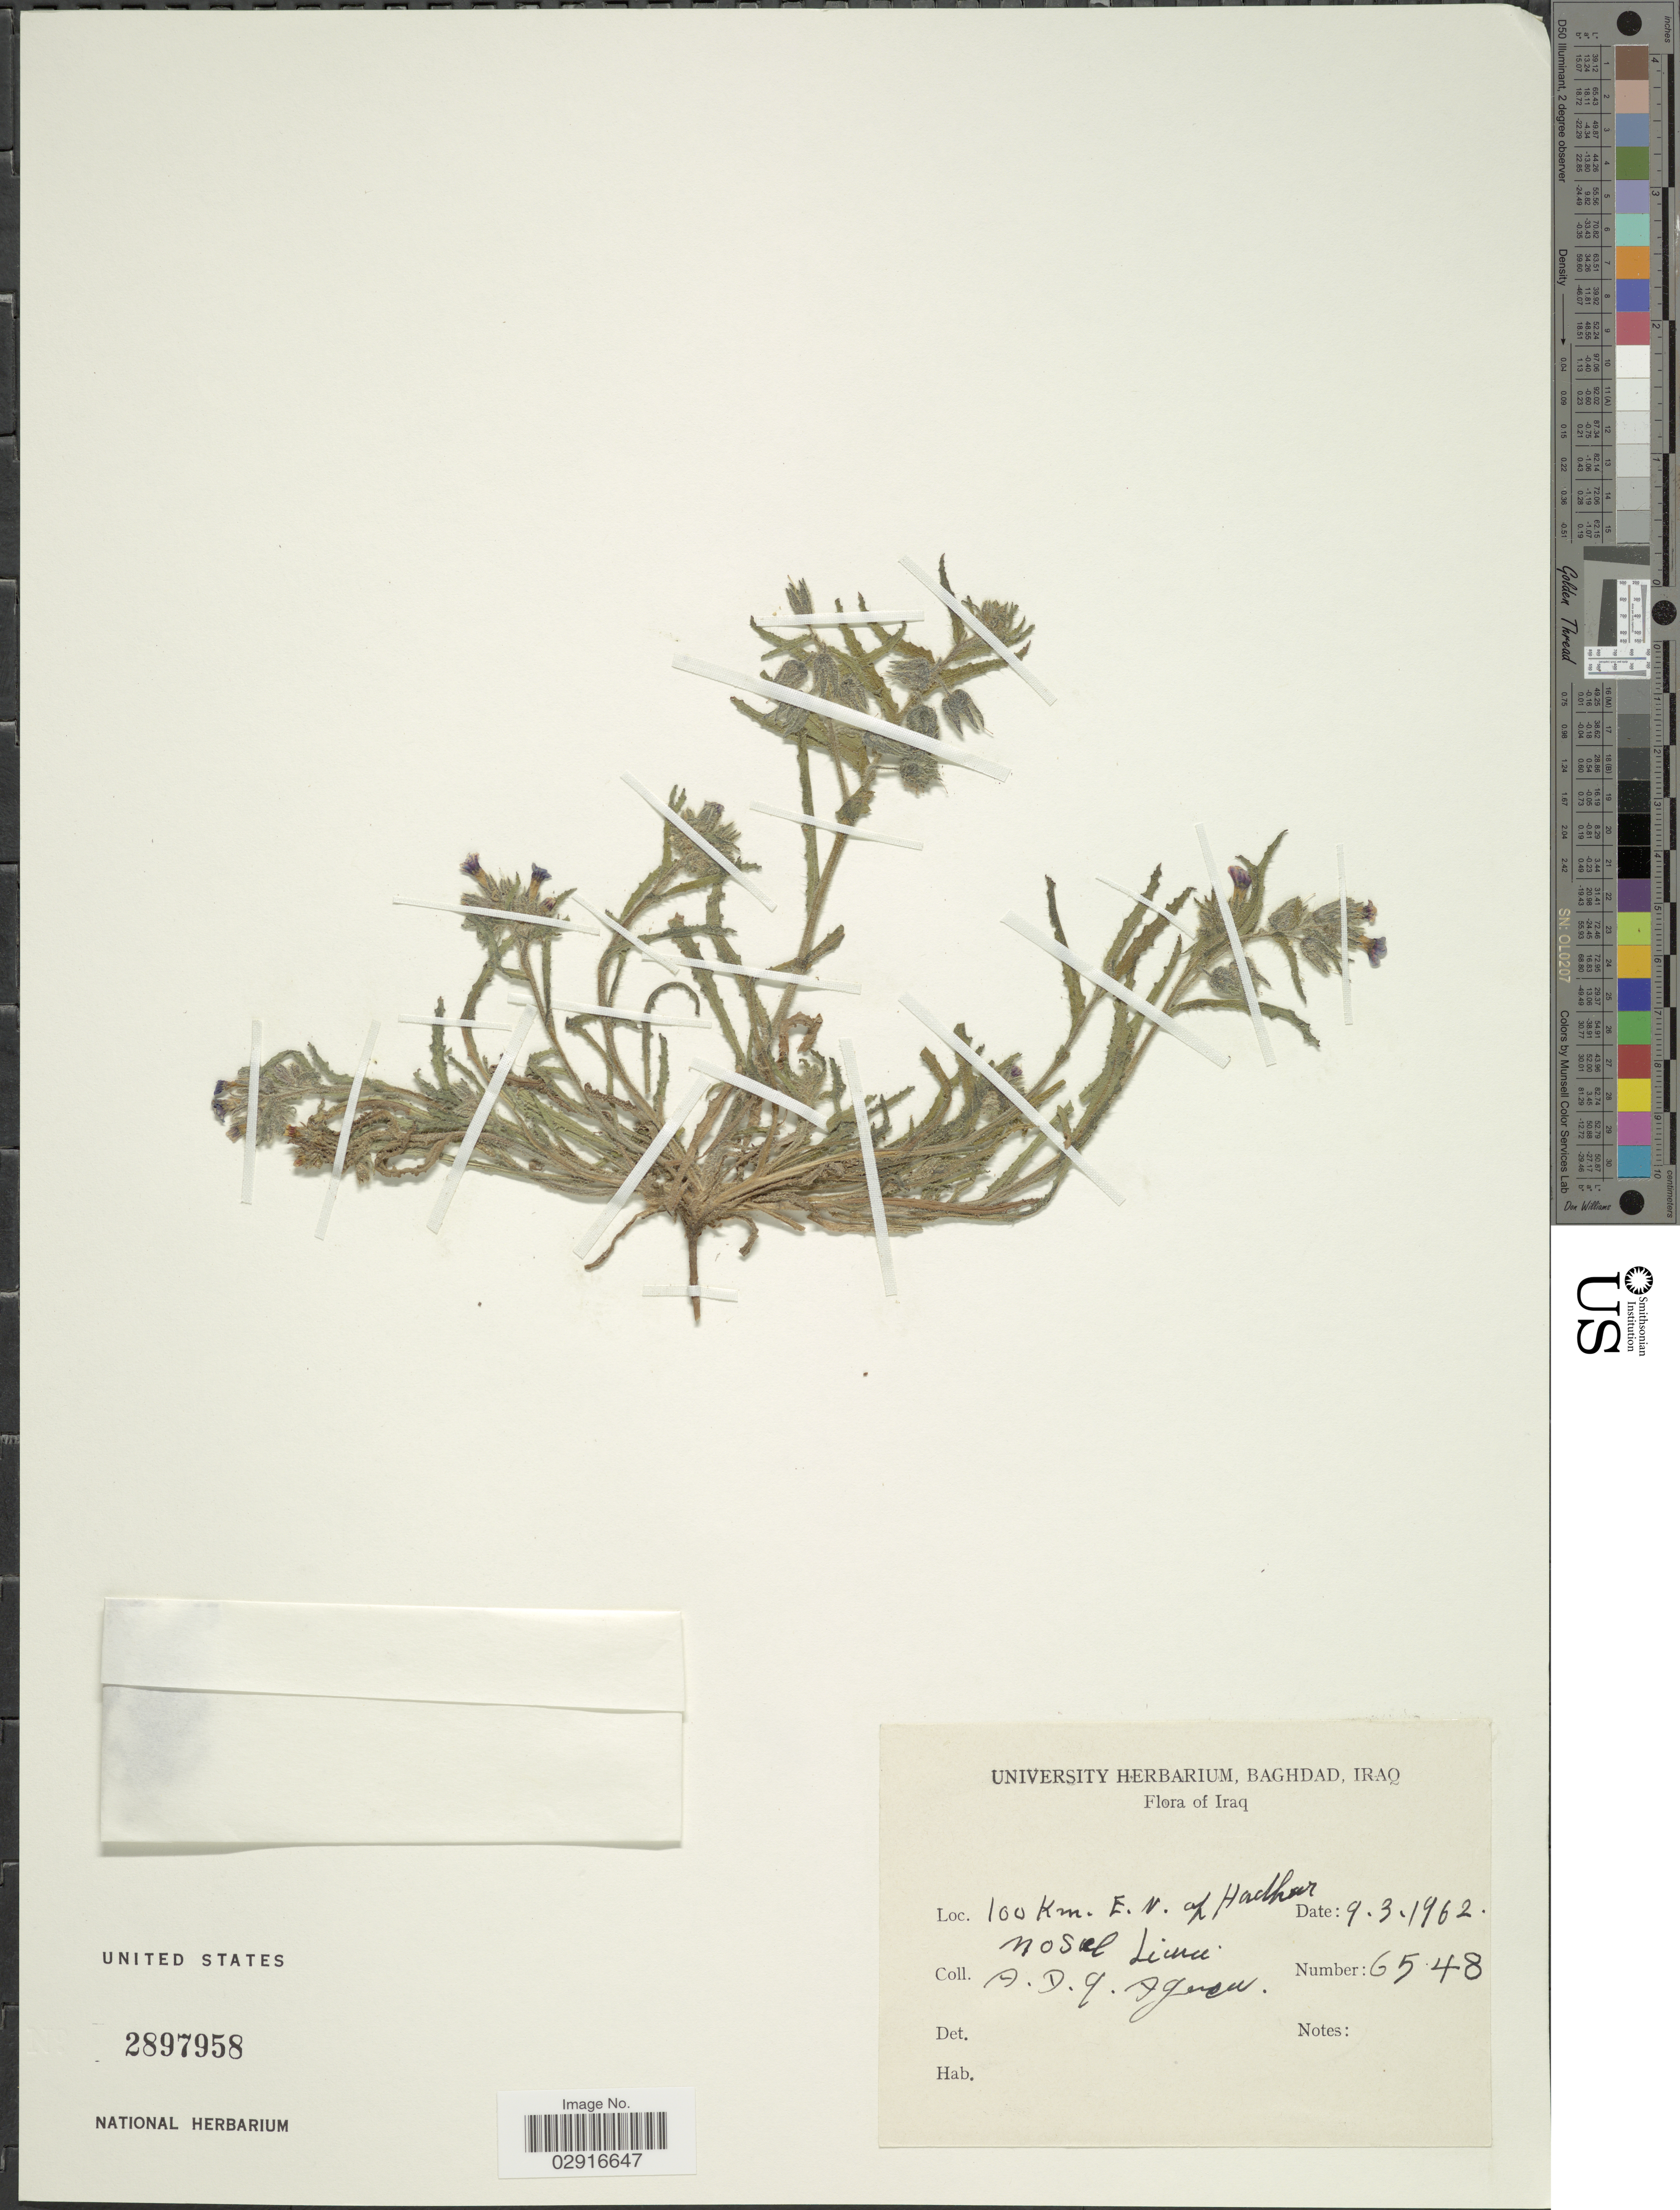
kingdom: Plantae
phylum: Tracheophyta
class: Magnoliopsida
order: Boraginales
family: Boraginaceae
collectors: A. D. Agnew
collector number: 6548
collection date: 1962-03-09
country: Iraq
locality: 100 km. E. N. of Hadhar Mosul Liwa.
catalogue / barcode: US 2897958